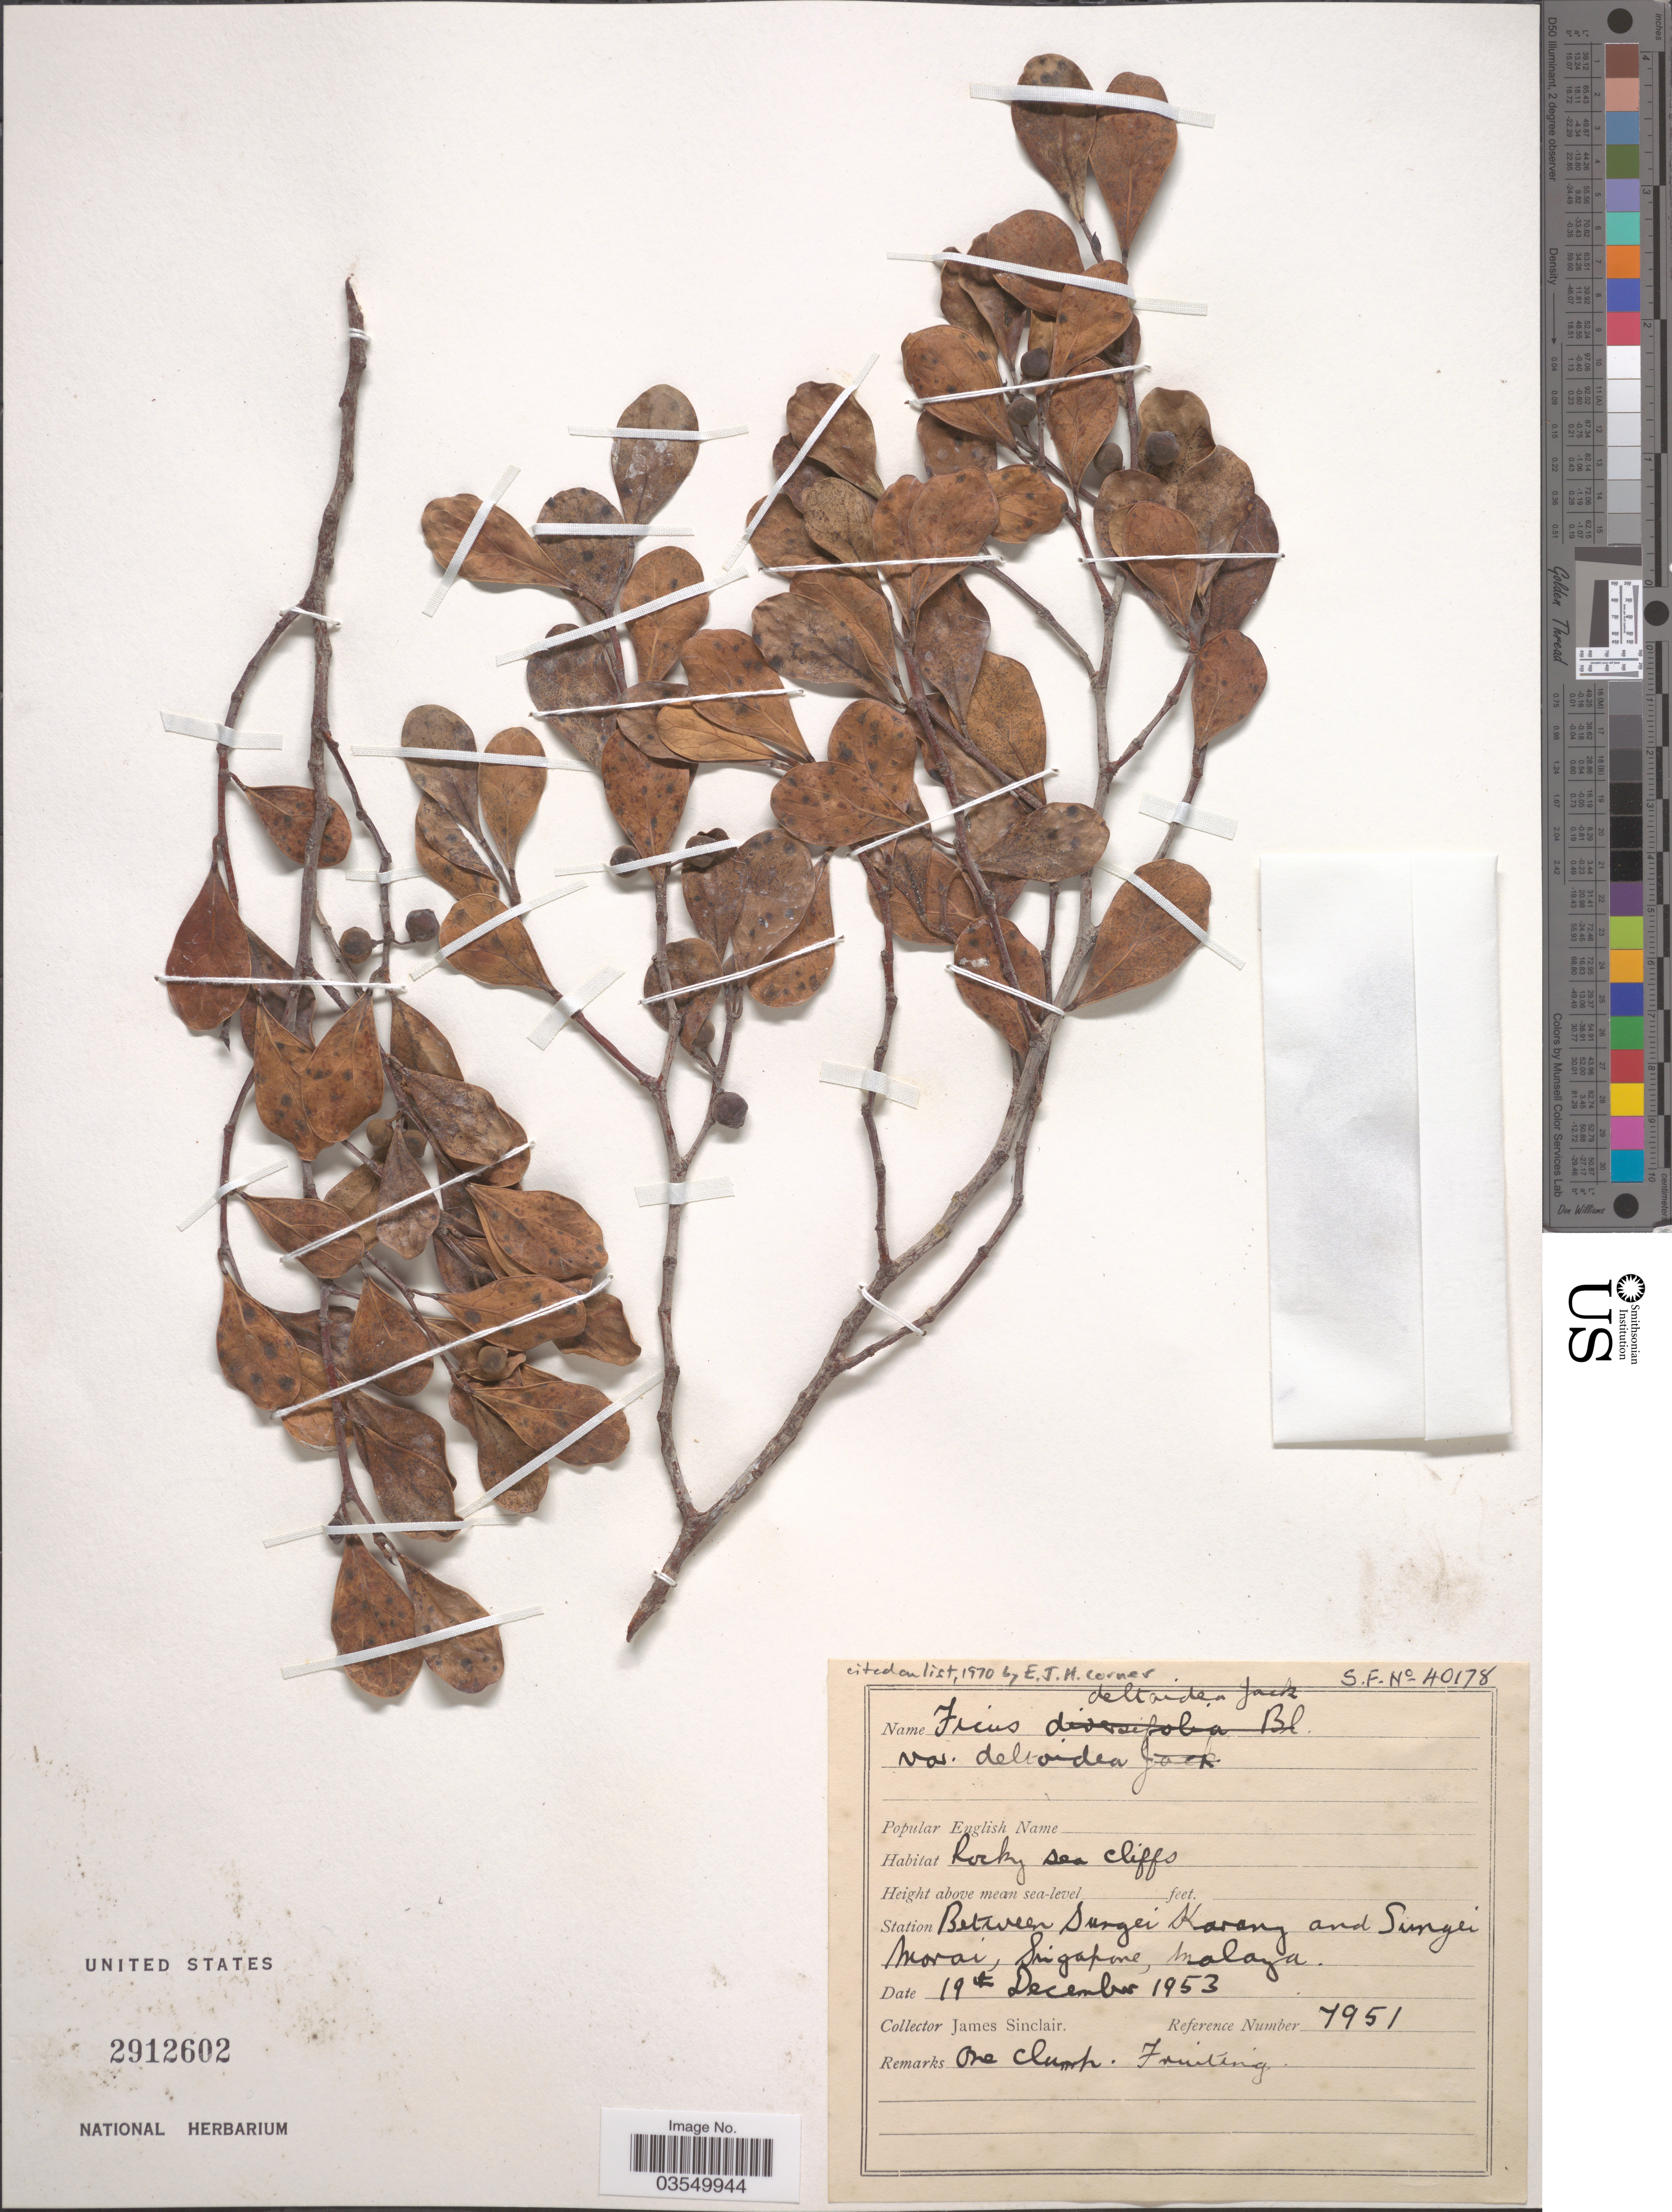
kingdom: Plantae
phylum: Tracheophyta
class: Magnoliopsida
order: Rosales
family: Moraceae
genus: Ficus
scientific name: Ficus deltoidea var. deltoidea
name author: Jack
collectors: J. Sinclair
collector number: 7951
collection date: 1953-12-19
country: Singapore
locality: Station Between Sungei Karang and Sungei Morai, Malaya.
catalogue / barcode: US 2912602